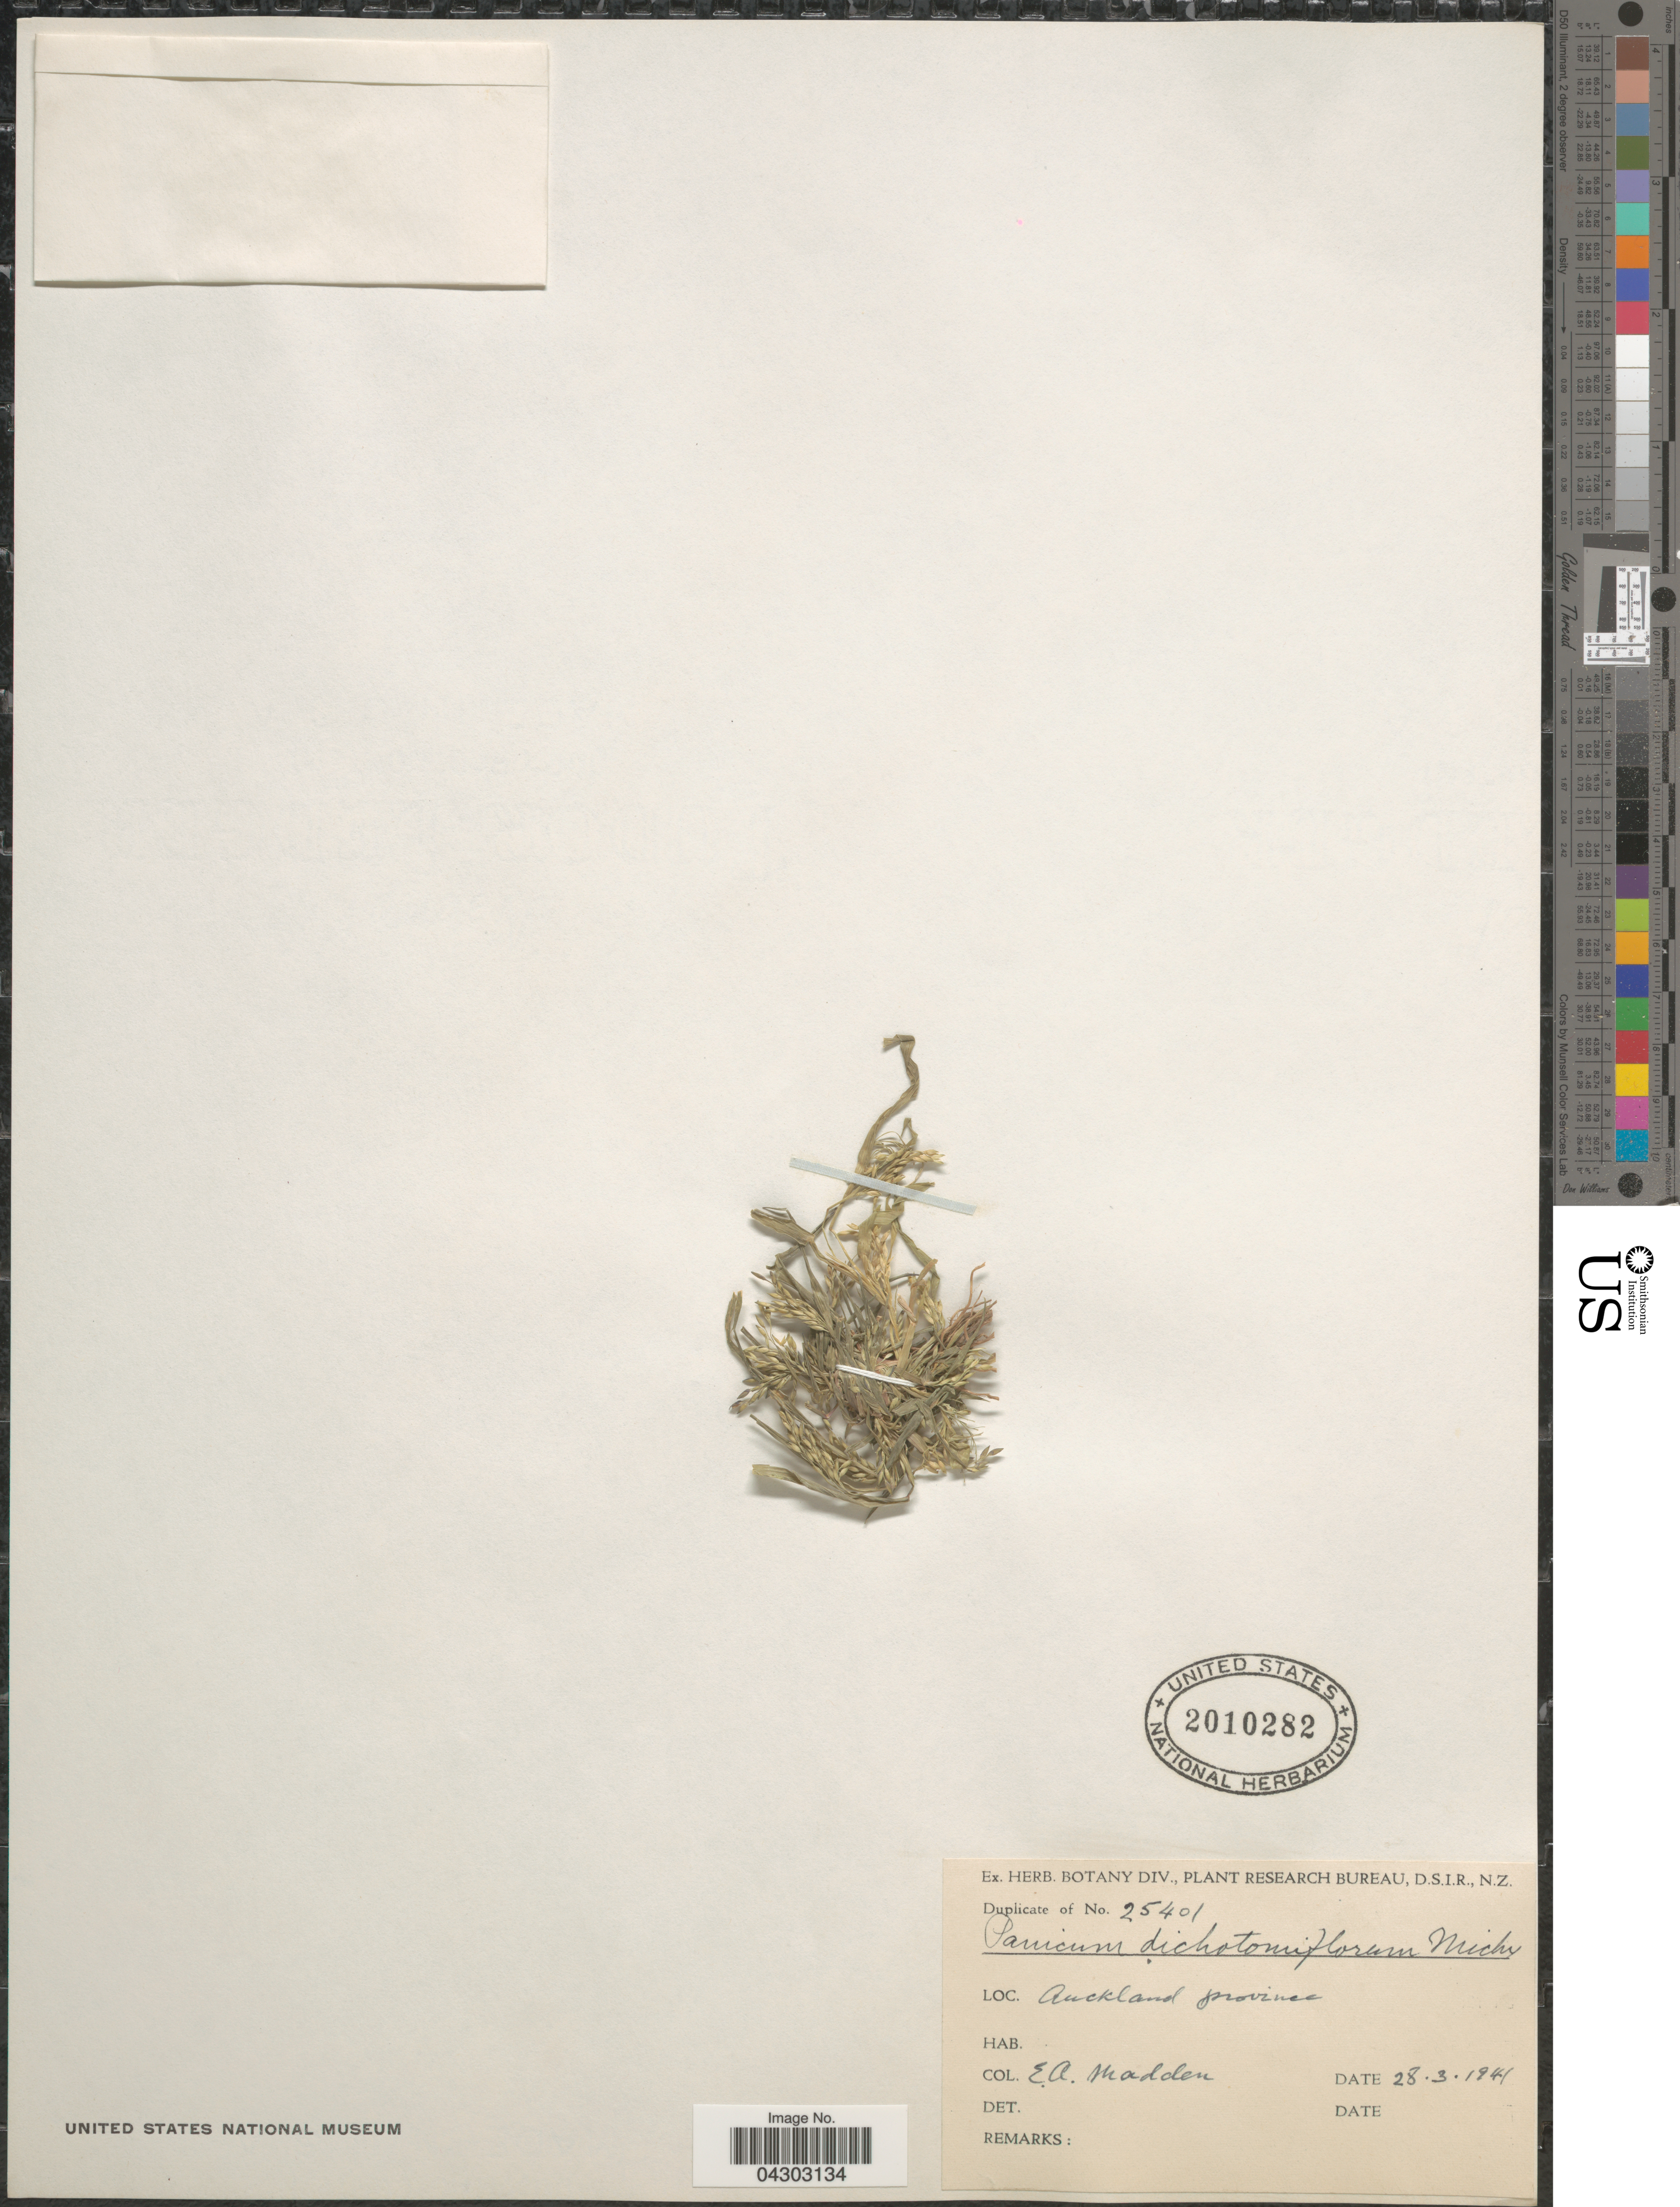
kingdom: Plantae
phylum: Tracheophyta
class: Liliopsida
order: Poales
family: Poaceae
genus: Panicum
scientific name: Panicum dichotomiflorum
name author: Michx.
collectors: E. Madden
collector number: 25401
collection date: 1941-03-28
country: New Zealand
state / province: Auckland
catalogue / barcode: US 2010282